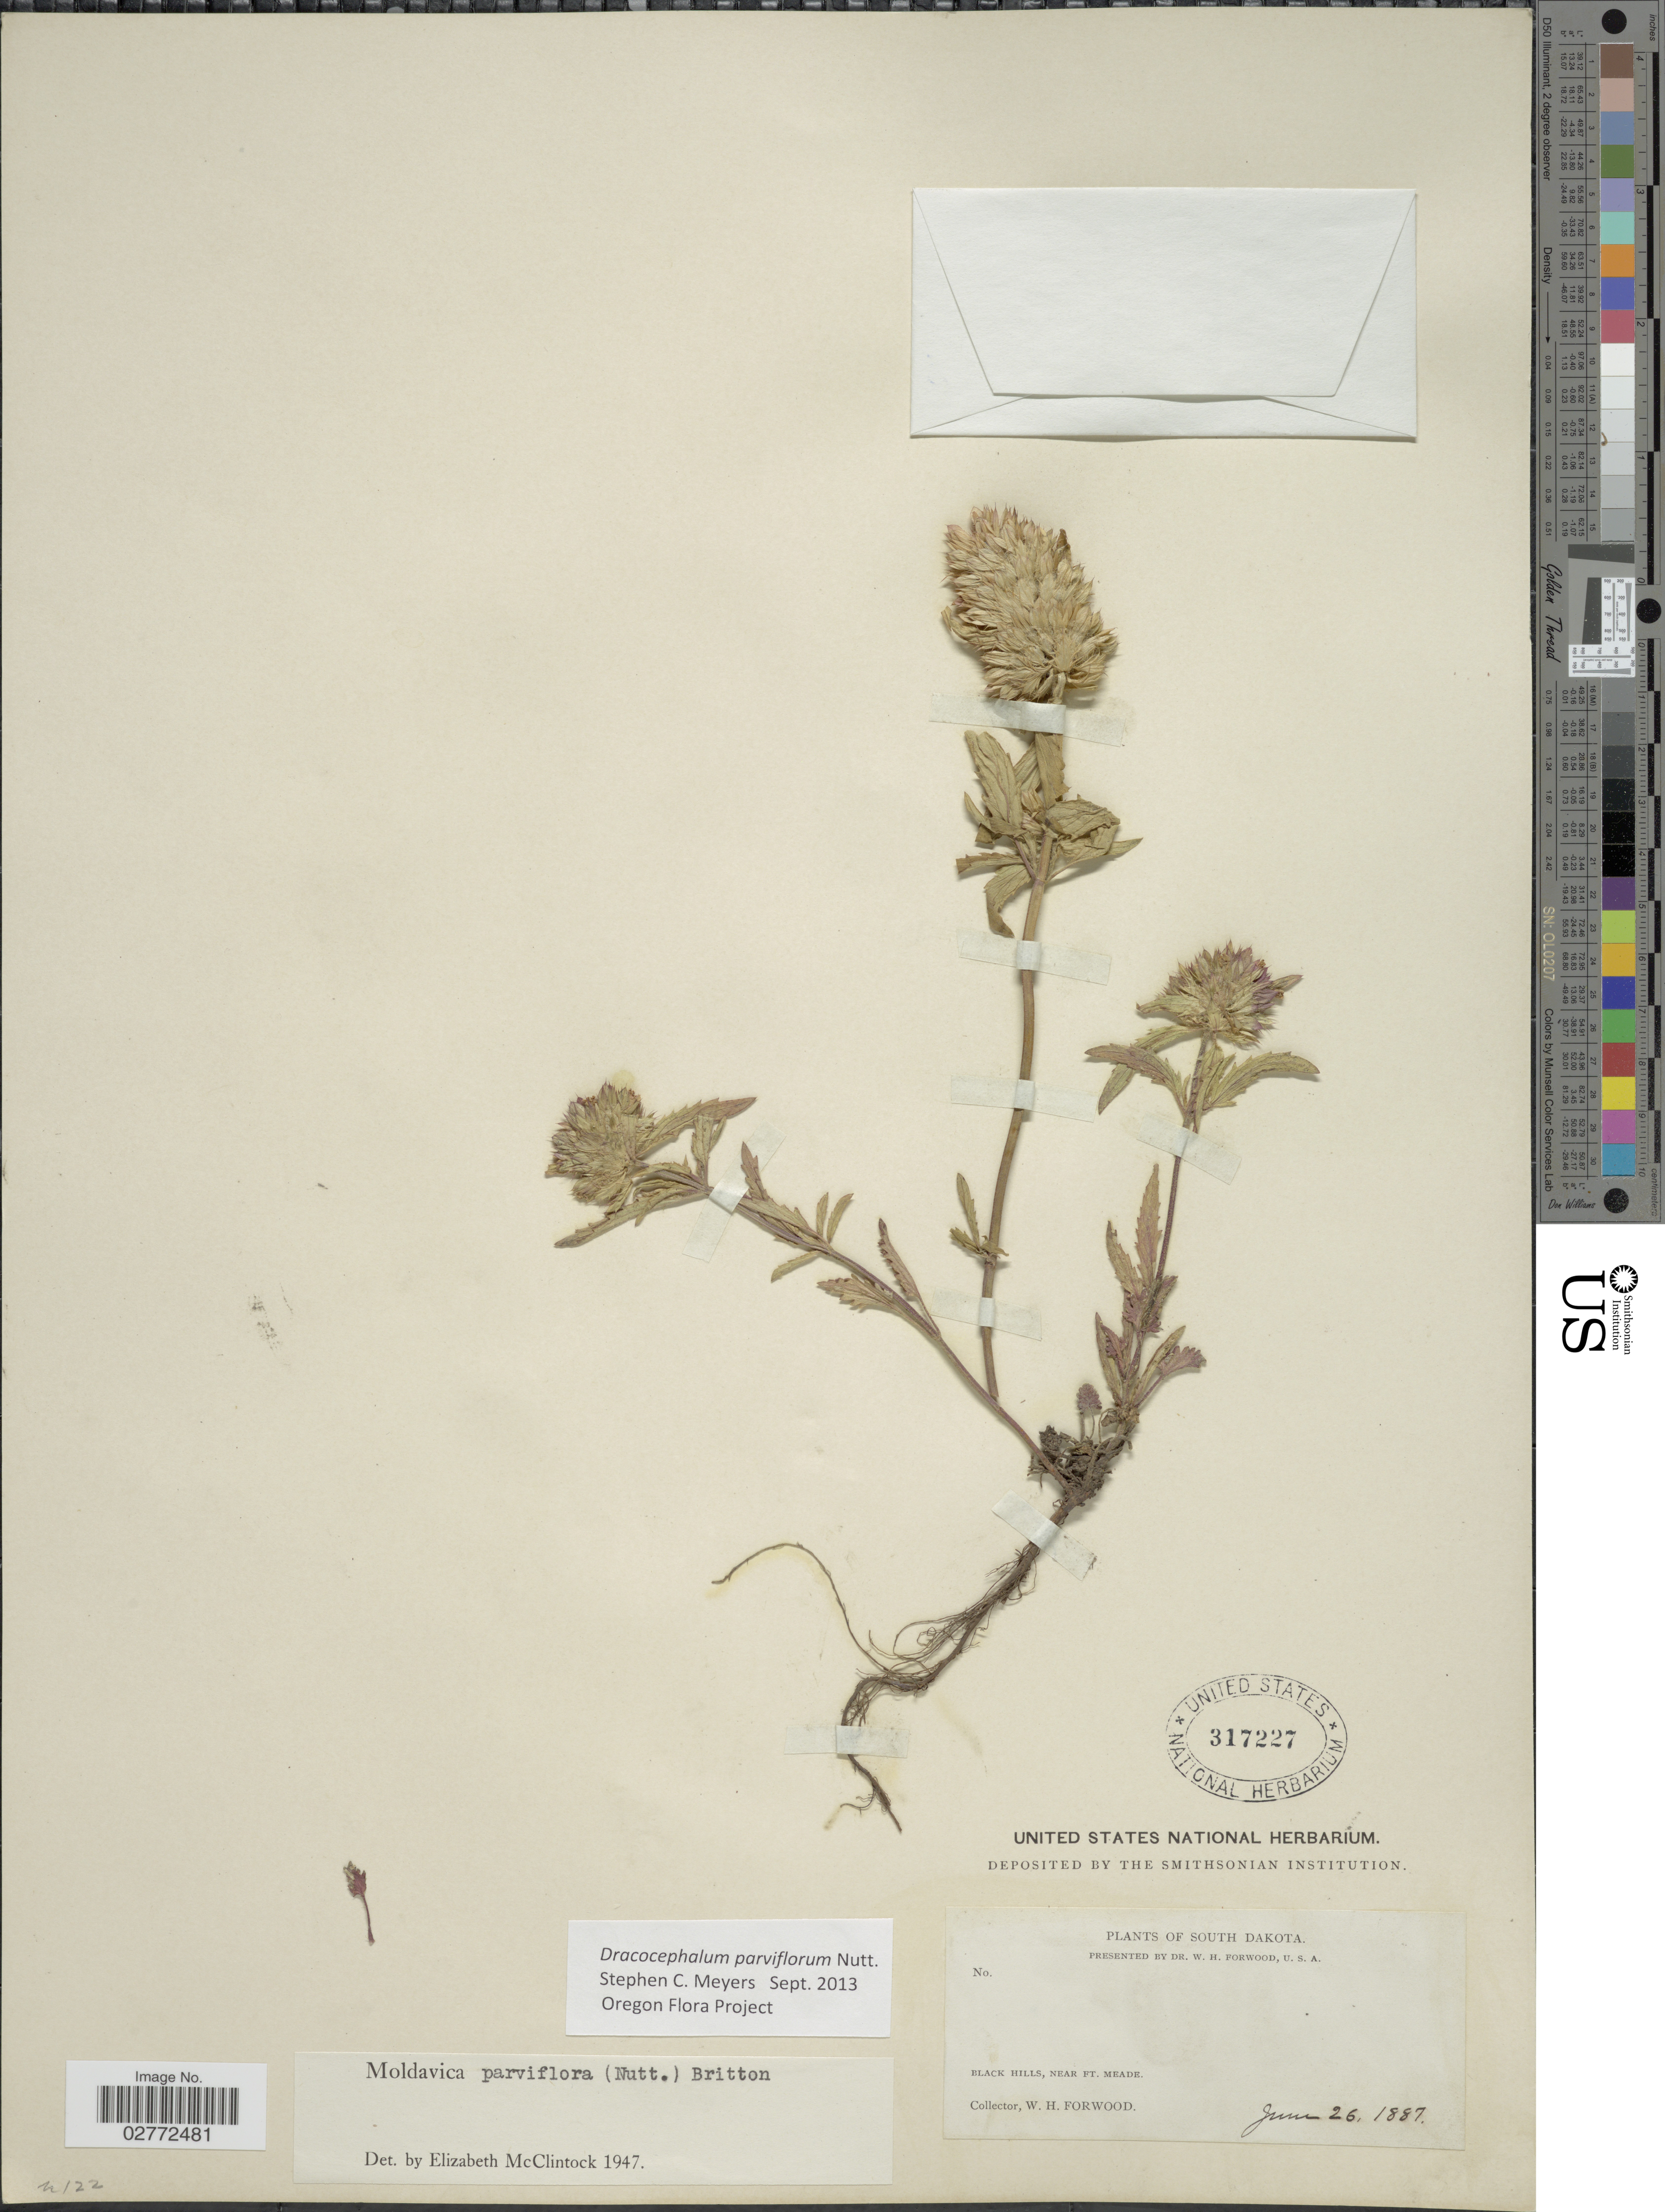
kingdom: Plantae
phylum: Tracheophyta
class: Magnoliopsida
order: Lamiales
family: Lamiaceae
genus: Dracocephalum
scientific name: Dracocephalum parviflorum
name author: Nutt.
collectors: W. Forwood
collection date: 1887-06-26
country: United States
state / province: South Dakota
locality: Black Hills, near Ft. Meade.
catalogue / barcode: US 317227